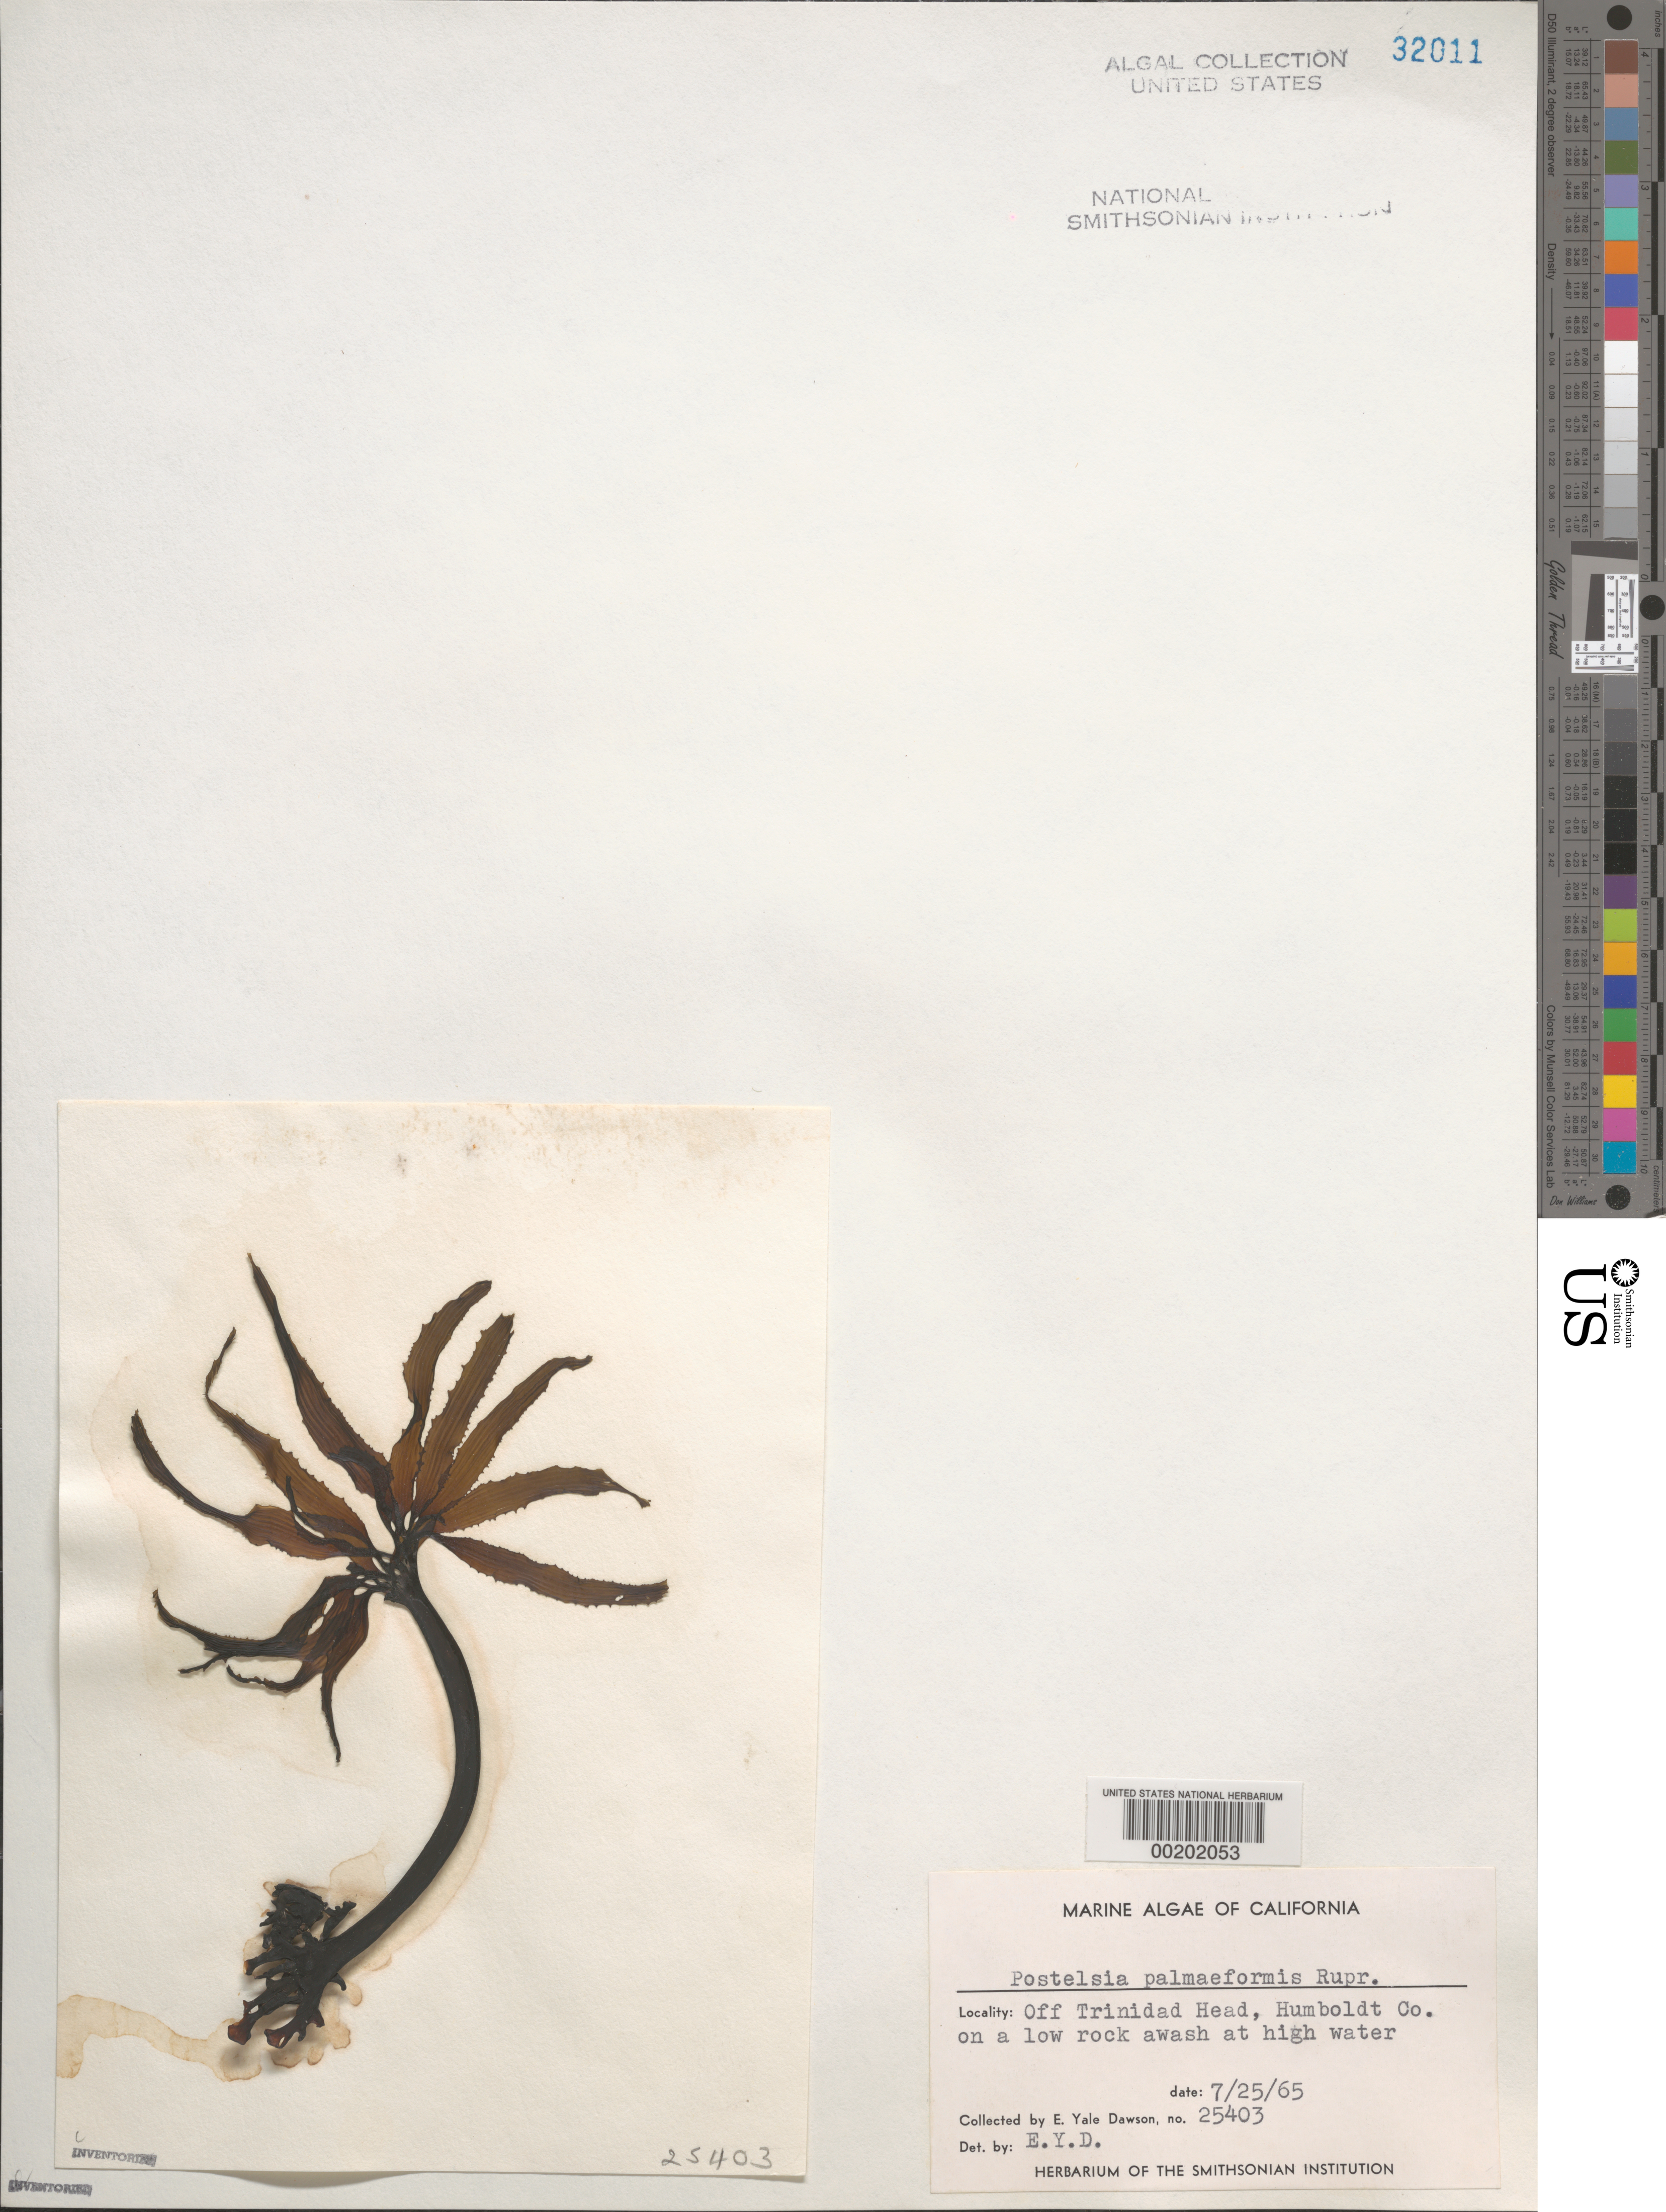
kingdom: Chromista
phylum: Ochrophyta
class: Phaeophyceae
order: Laminariales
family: Laminariaceae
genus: Postelsia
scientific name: Postelsia palmaeformis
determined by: Dawson, E. Y.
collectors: E. Y. Dawson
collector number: EYD 25403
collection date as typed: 25 Jul 1965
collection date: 1965-07-25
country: United States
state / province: California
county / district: Humboldt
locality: Off Trinidad Head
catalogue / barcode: US 32011